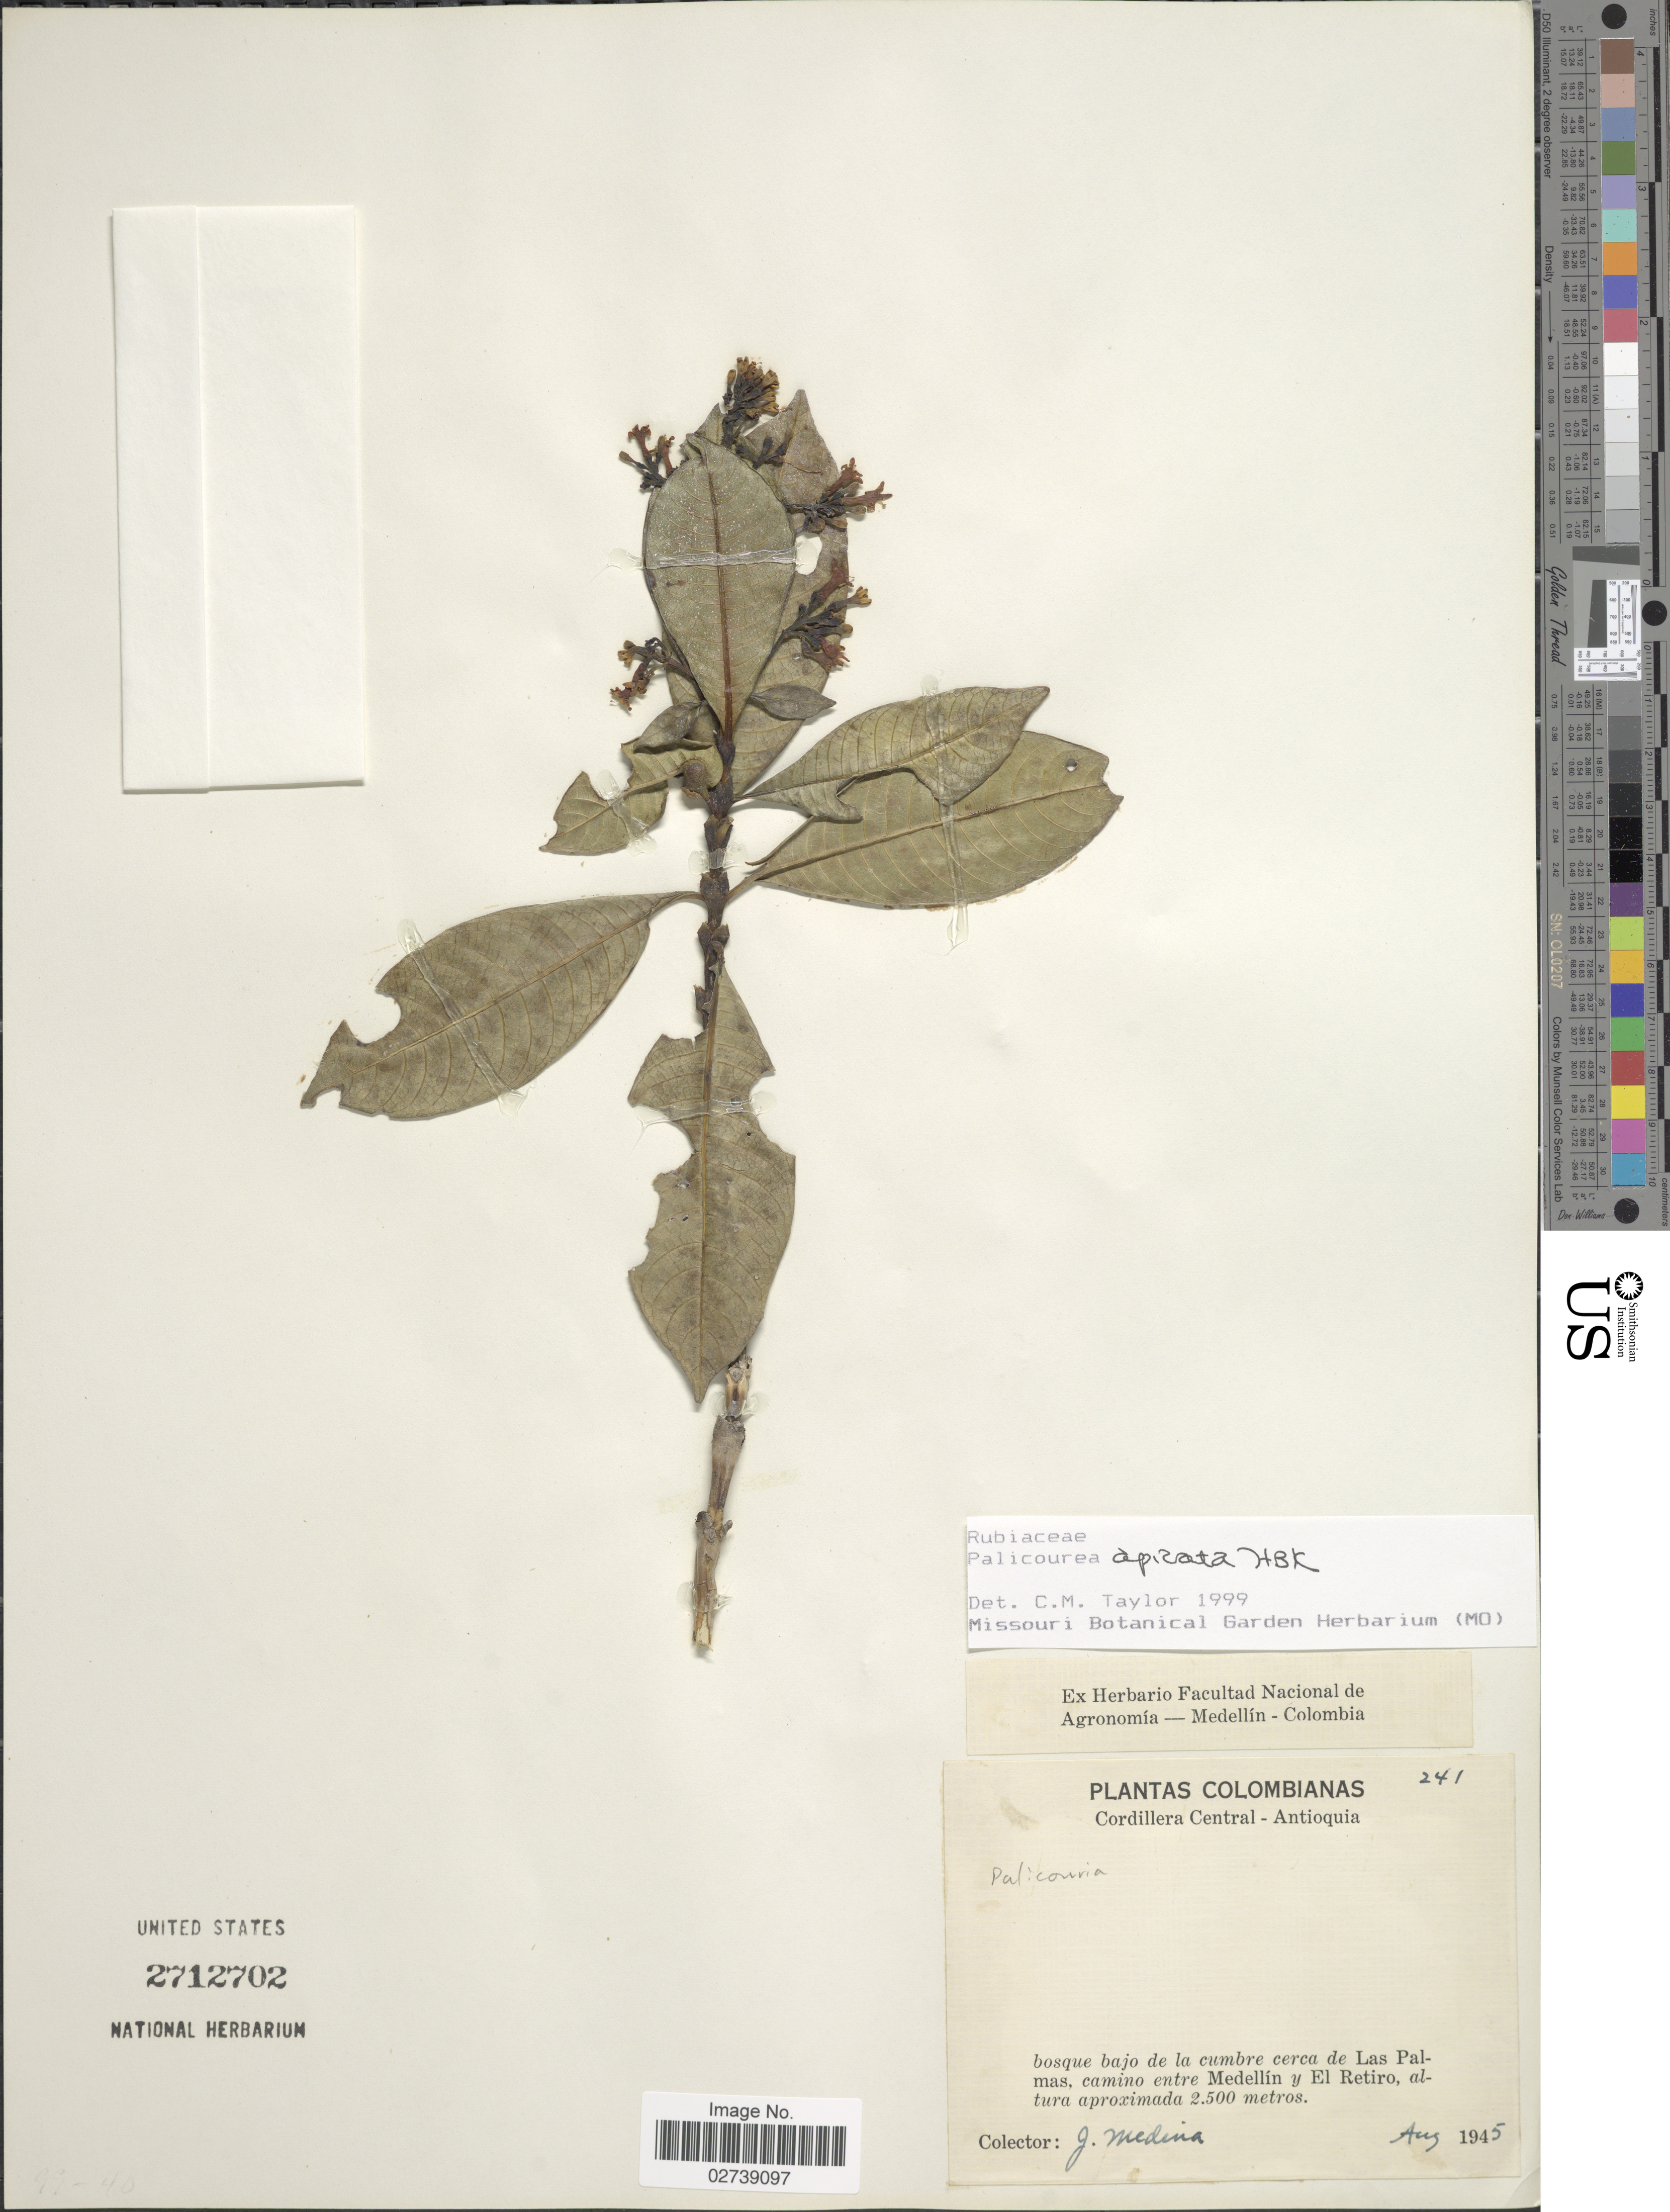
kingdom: Plantae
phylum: Tracheophyta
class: Magnoliopsida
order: Gentianales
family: Rubiaceae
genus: Palicourea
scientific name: Palicourea apicata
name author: Kunth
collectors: J. Medina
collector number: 241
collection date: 1945-08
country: Colombia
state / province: Antioquia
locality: Cordillera Central. Bosque bajo de la cumbre cerca de Las Palmas, camino entre Medellin y El Retiro.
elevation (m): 2500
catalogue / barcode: US 2712702